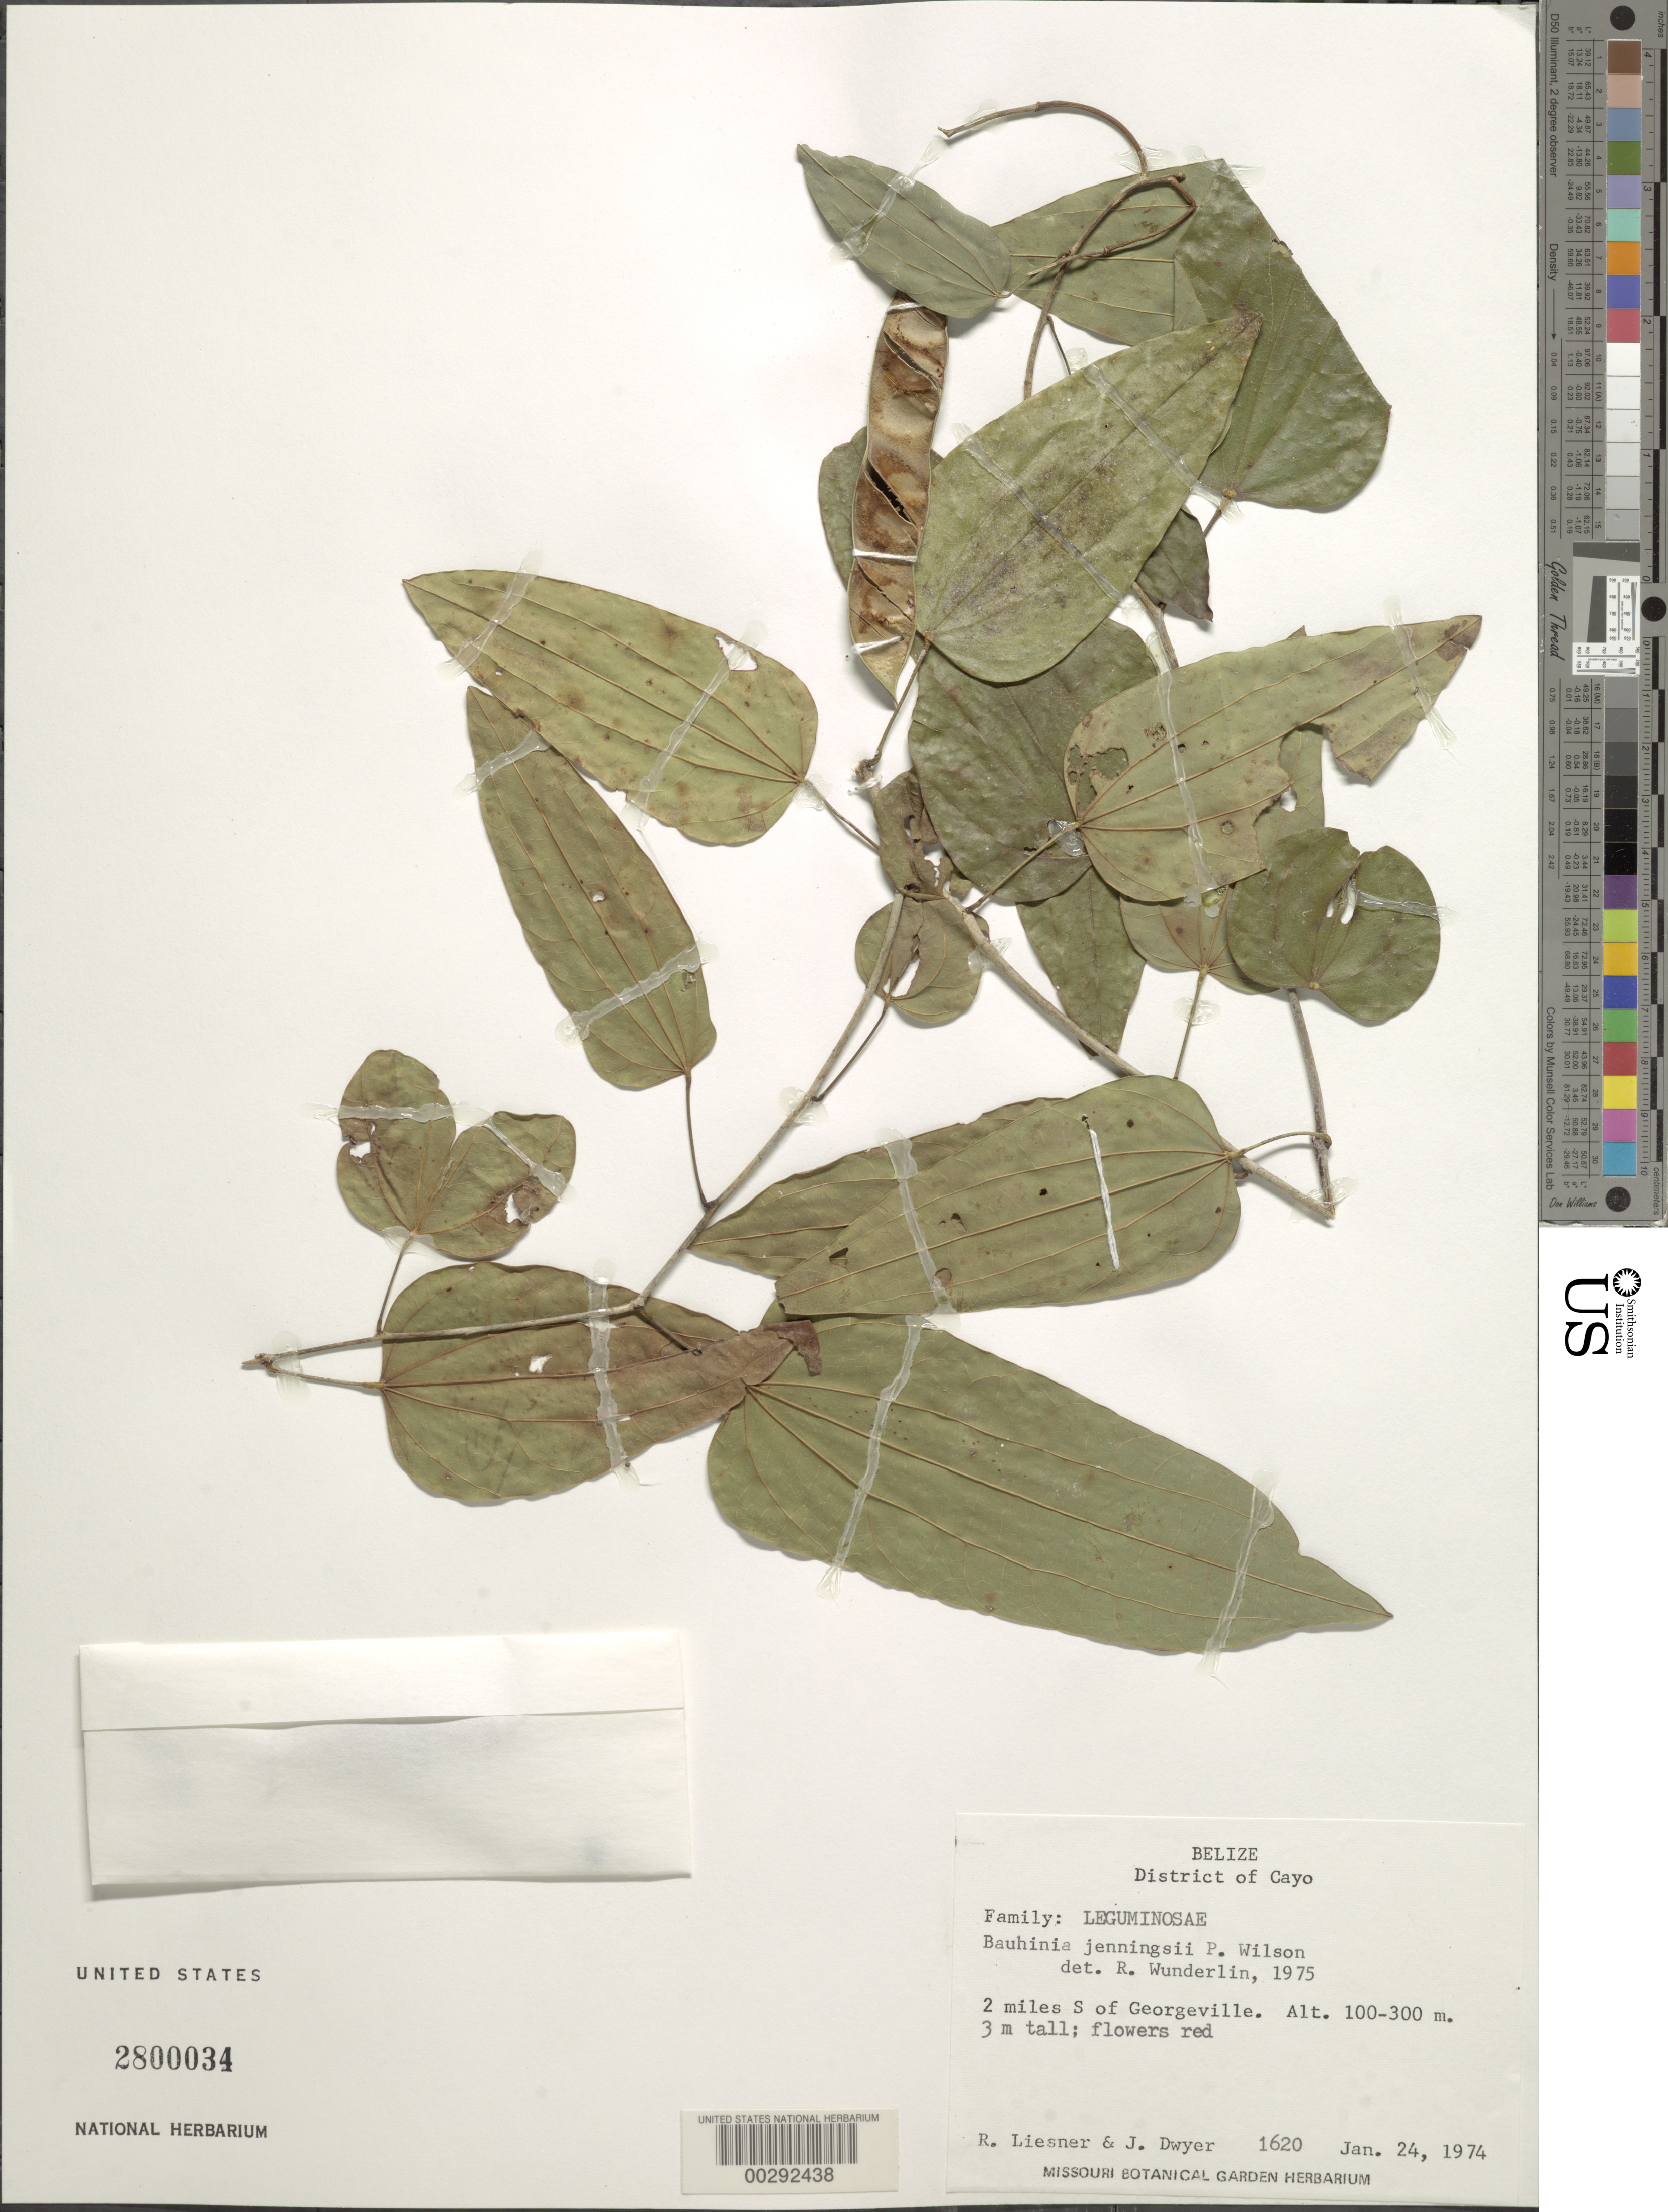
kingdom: Plantae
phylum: Tracheophyta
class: Magnoliopsida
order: Fabales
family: Fabaceae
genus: Bauhinia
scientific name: Bauhinia jenningsii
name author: Paul G. Wilson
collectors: R. L. Liesner & J. D. Dwyer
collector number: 1620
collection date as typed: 24 Jan 1974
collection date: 1974-01-24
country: Belize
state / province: Cayo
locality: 2 mi. S of Georgeville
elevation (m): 100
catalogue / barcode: US 2800034